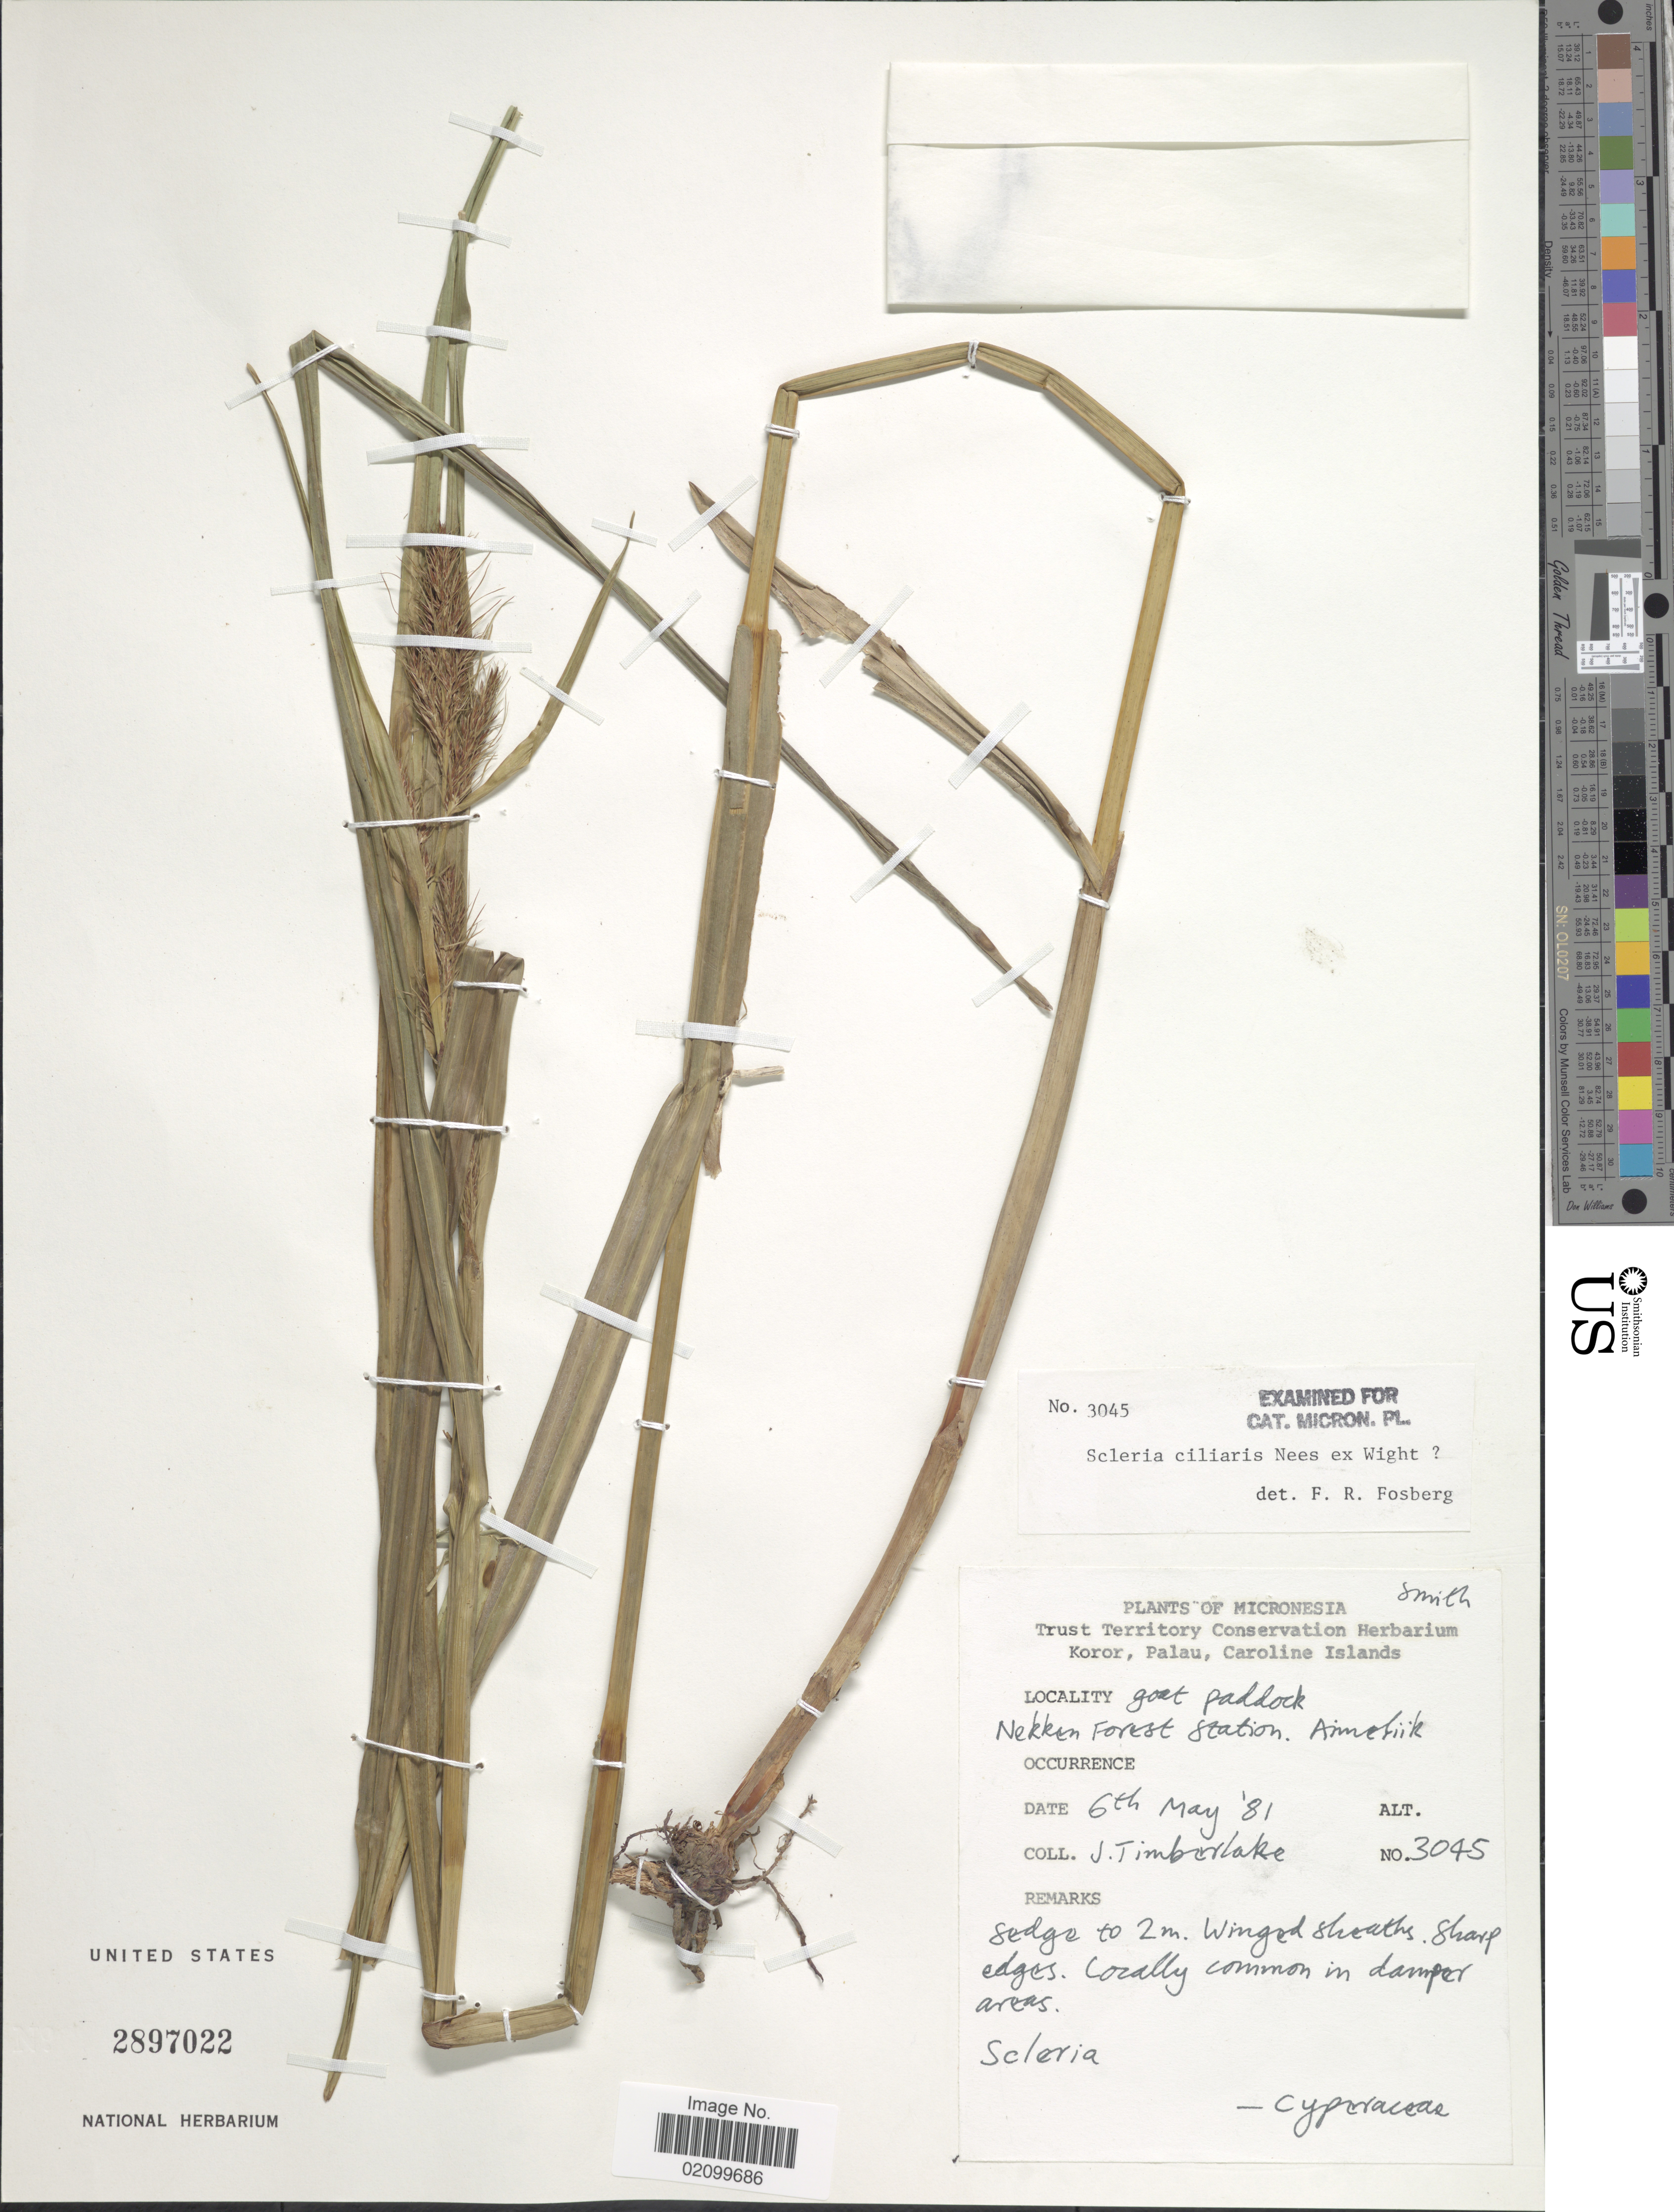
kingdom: Plantae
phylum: Tracheophyta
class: Liliopsida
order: Poales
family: Cyperaceae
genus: Scleria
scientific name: Scleria ciliaris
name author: Nees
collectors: J. Timberlake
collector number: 3045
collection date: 1981-05-06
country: Palau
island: Babeldaob [Babelthuap]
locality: Micronesia, Palau, Goat paddock, Nekken Forest Station. Aimeliik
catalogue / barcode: US 2897022